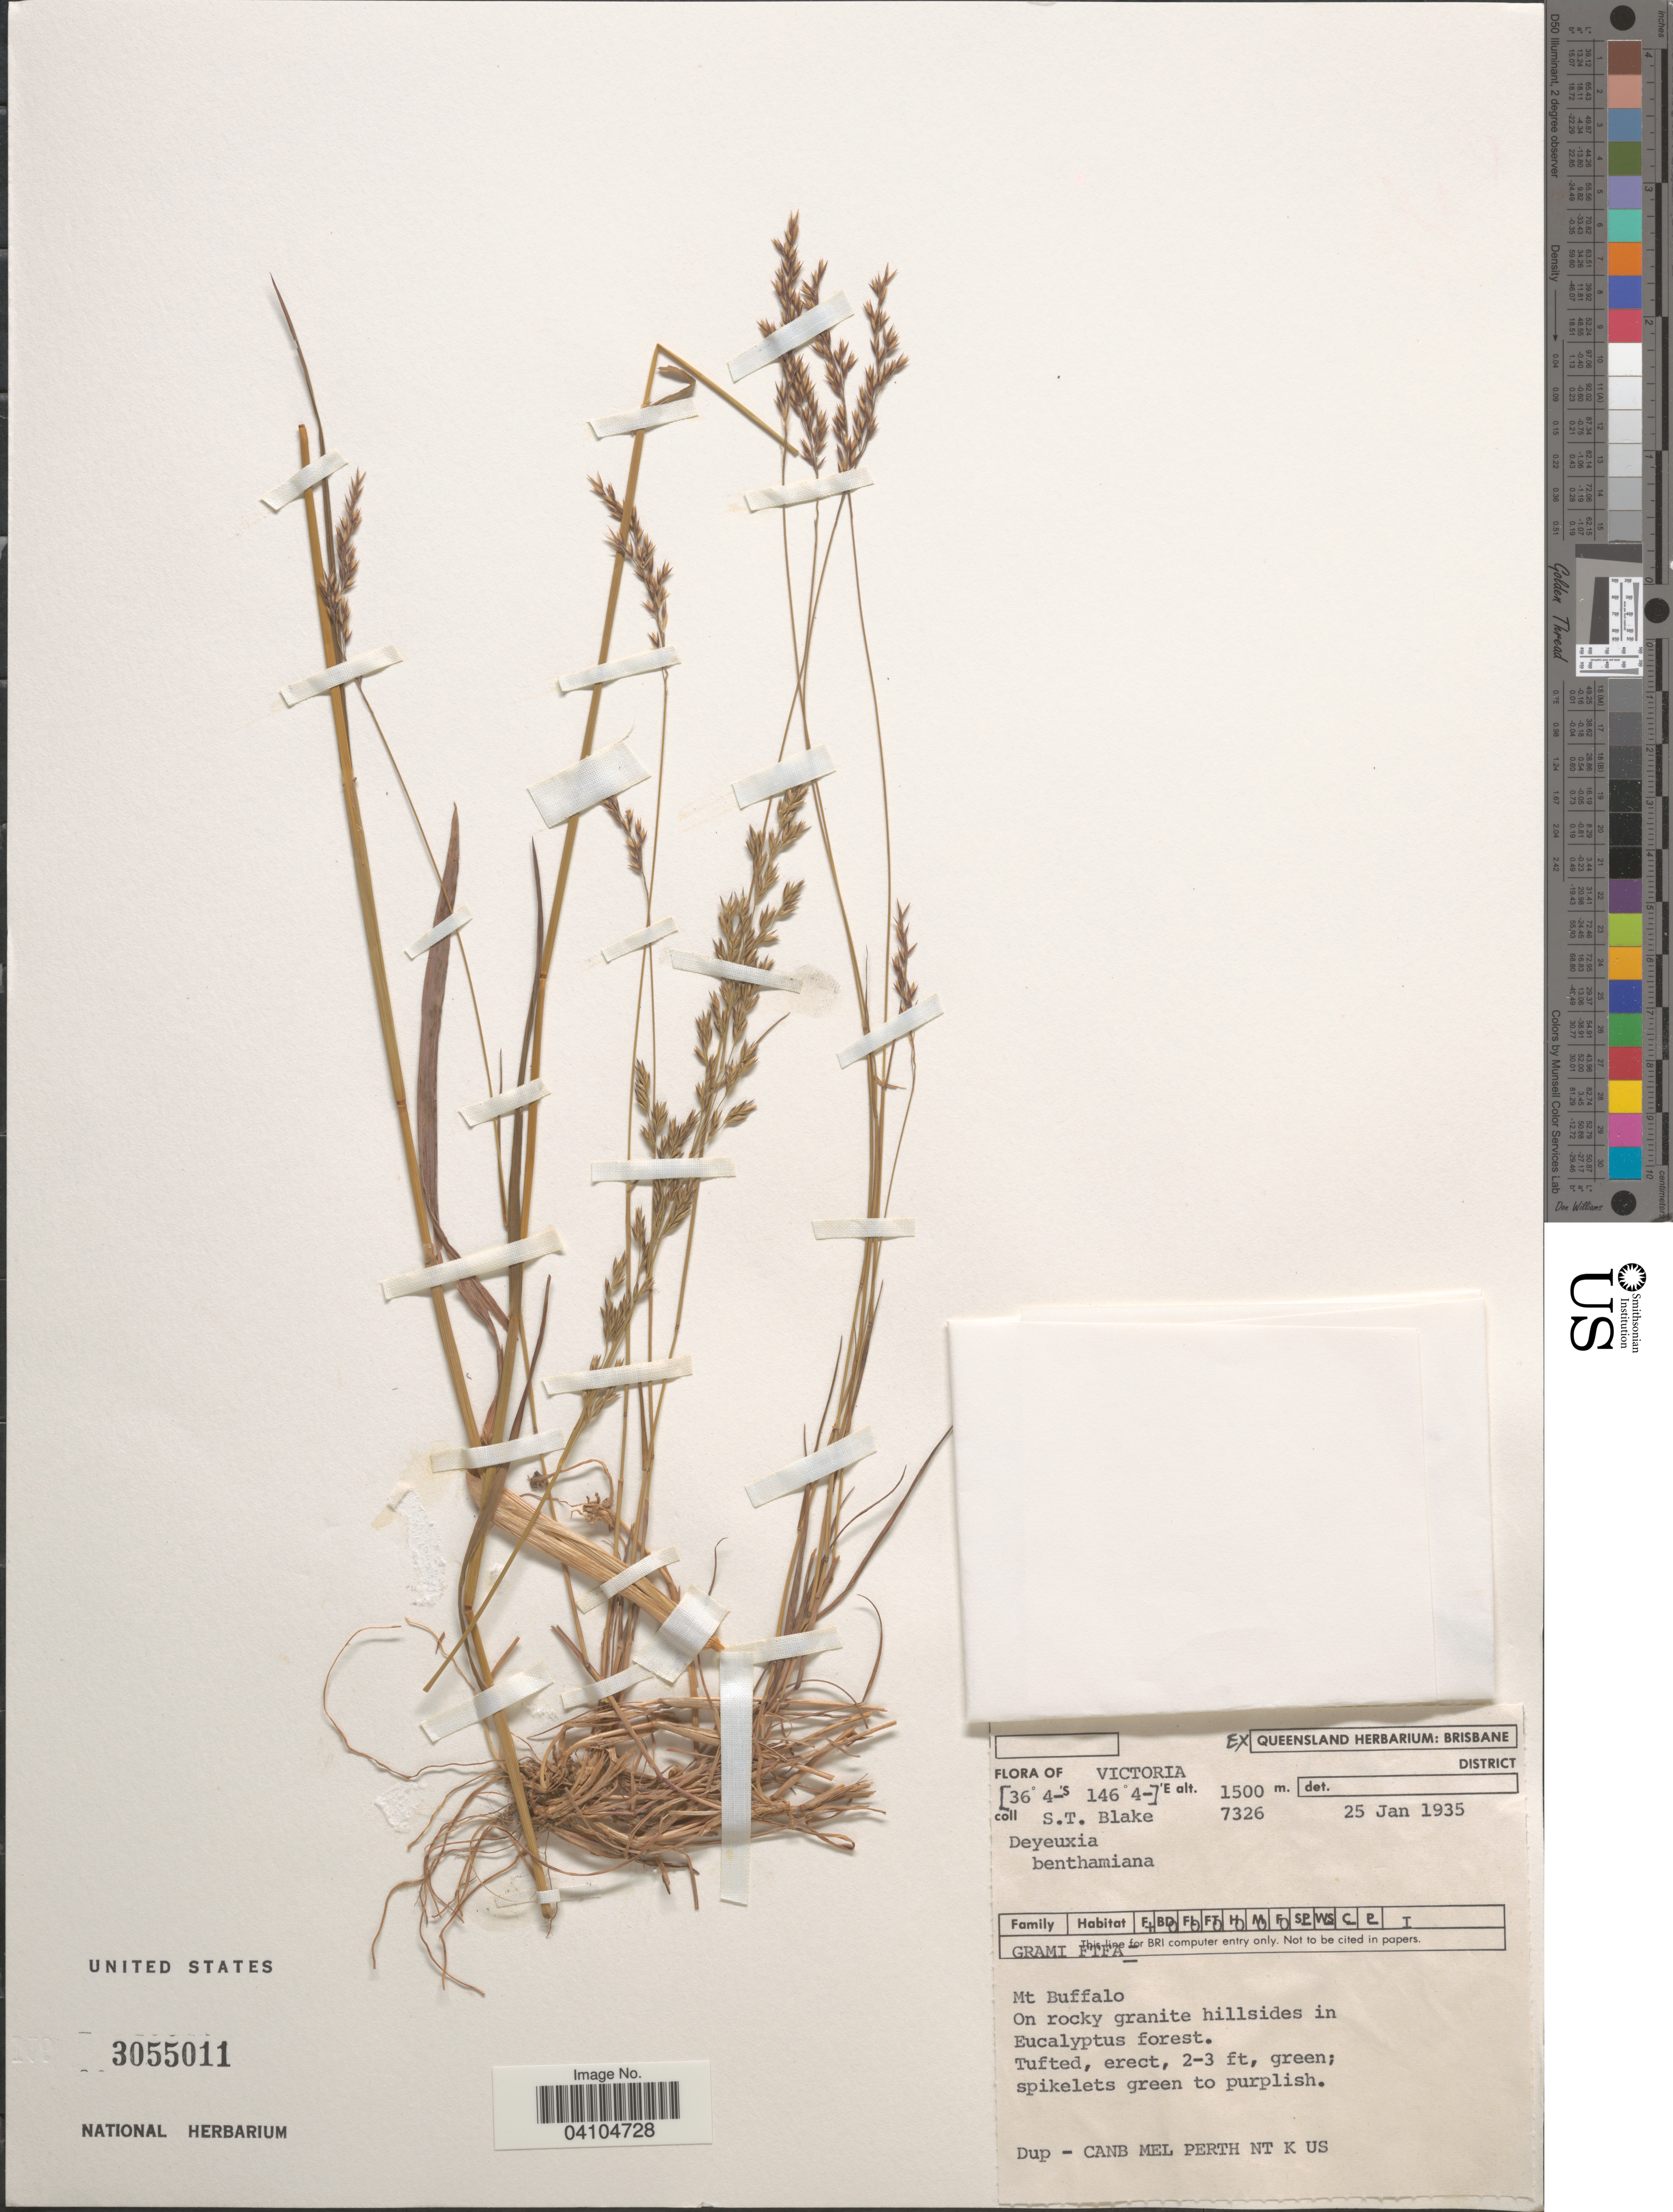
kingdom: Plantae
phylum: Tracheophyta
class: Liliopsida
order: Poales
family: Poaceae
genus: Pentapogon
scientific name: Pentapogon benthamianus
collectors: S. T. Blake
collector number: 7326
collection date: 1935-01-25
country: Australia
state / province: Queensland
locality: Victoria. Mt Buffalo.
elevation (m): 1500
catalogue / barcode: US 3055011